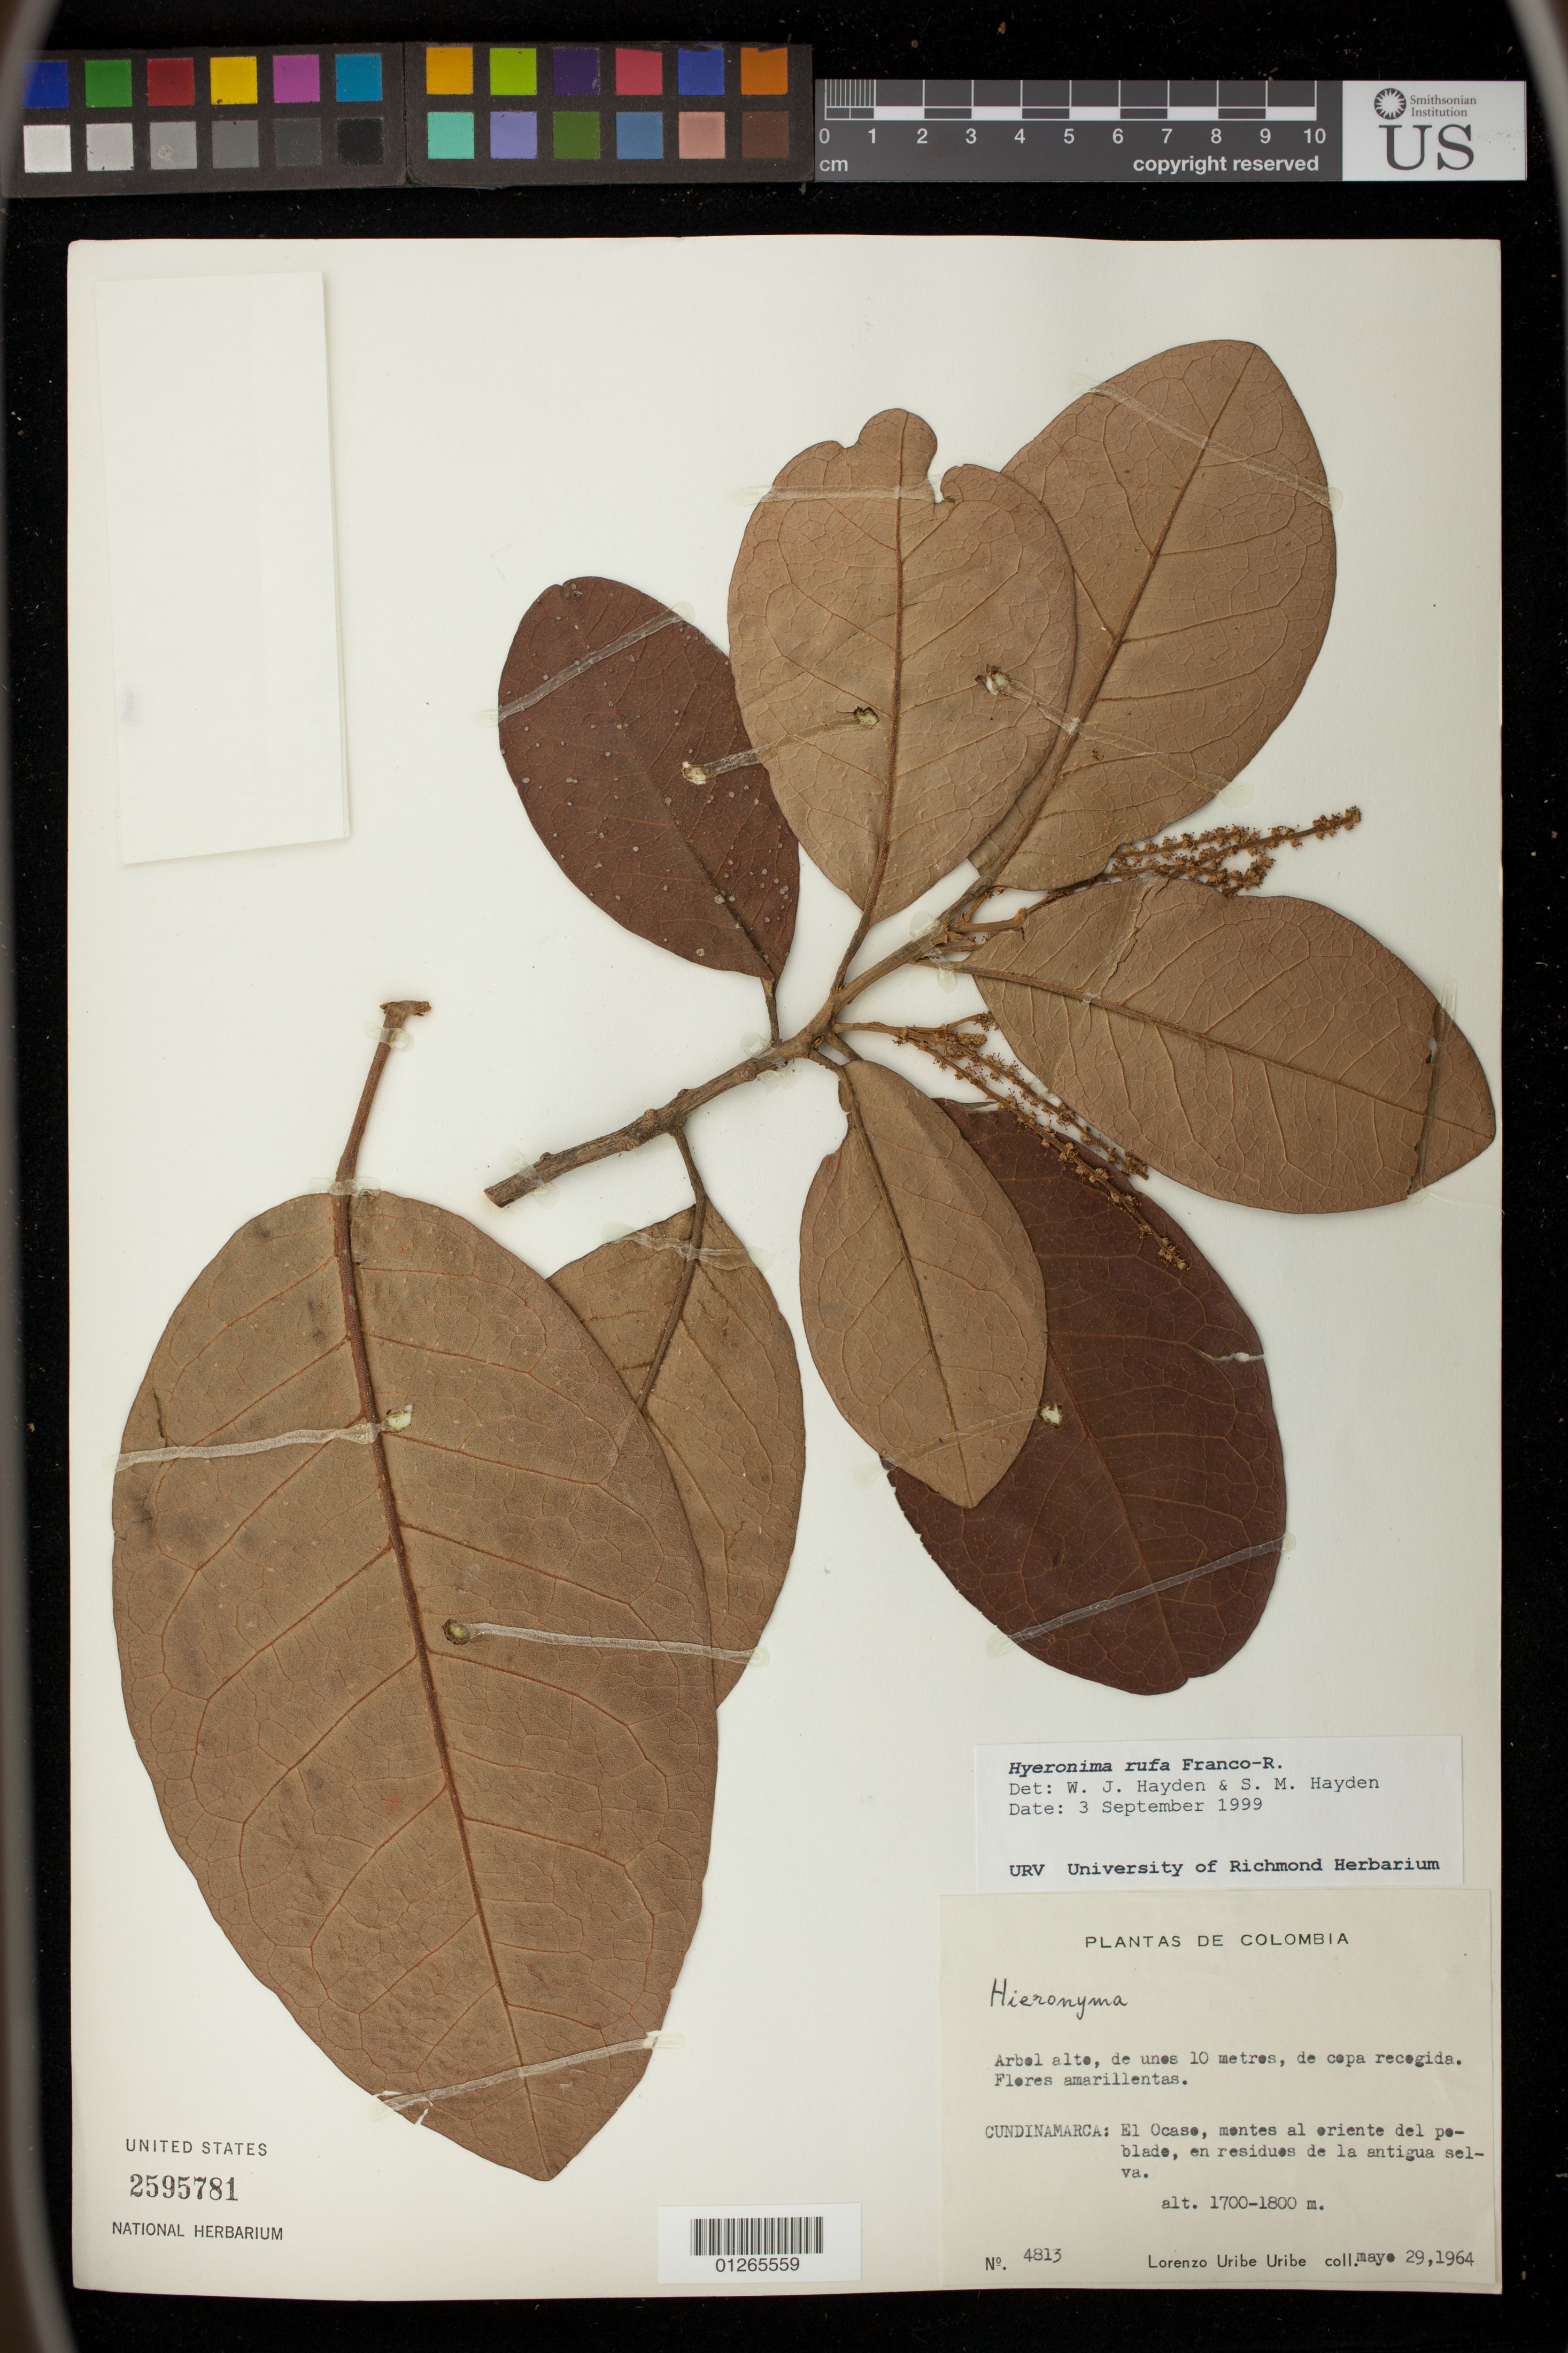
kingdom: Plantae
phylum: Tracheophyta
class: Magnoliopsida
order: Malpighiales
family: Phyllanthaceae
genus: Hieronyma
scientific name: Hieronyma rufa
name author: P. Franco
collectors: L. Uribe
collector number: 4813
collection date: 1964-05-29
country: Colombia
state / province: Cundinamarca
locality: Boca de Monte, western margin of the Sabana de Bogota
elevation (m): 1700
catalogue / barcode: US 2595781